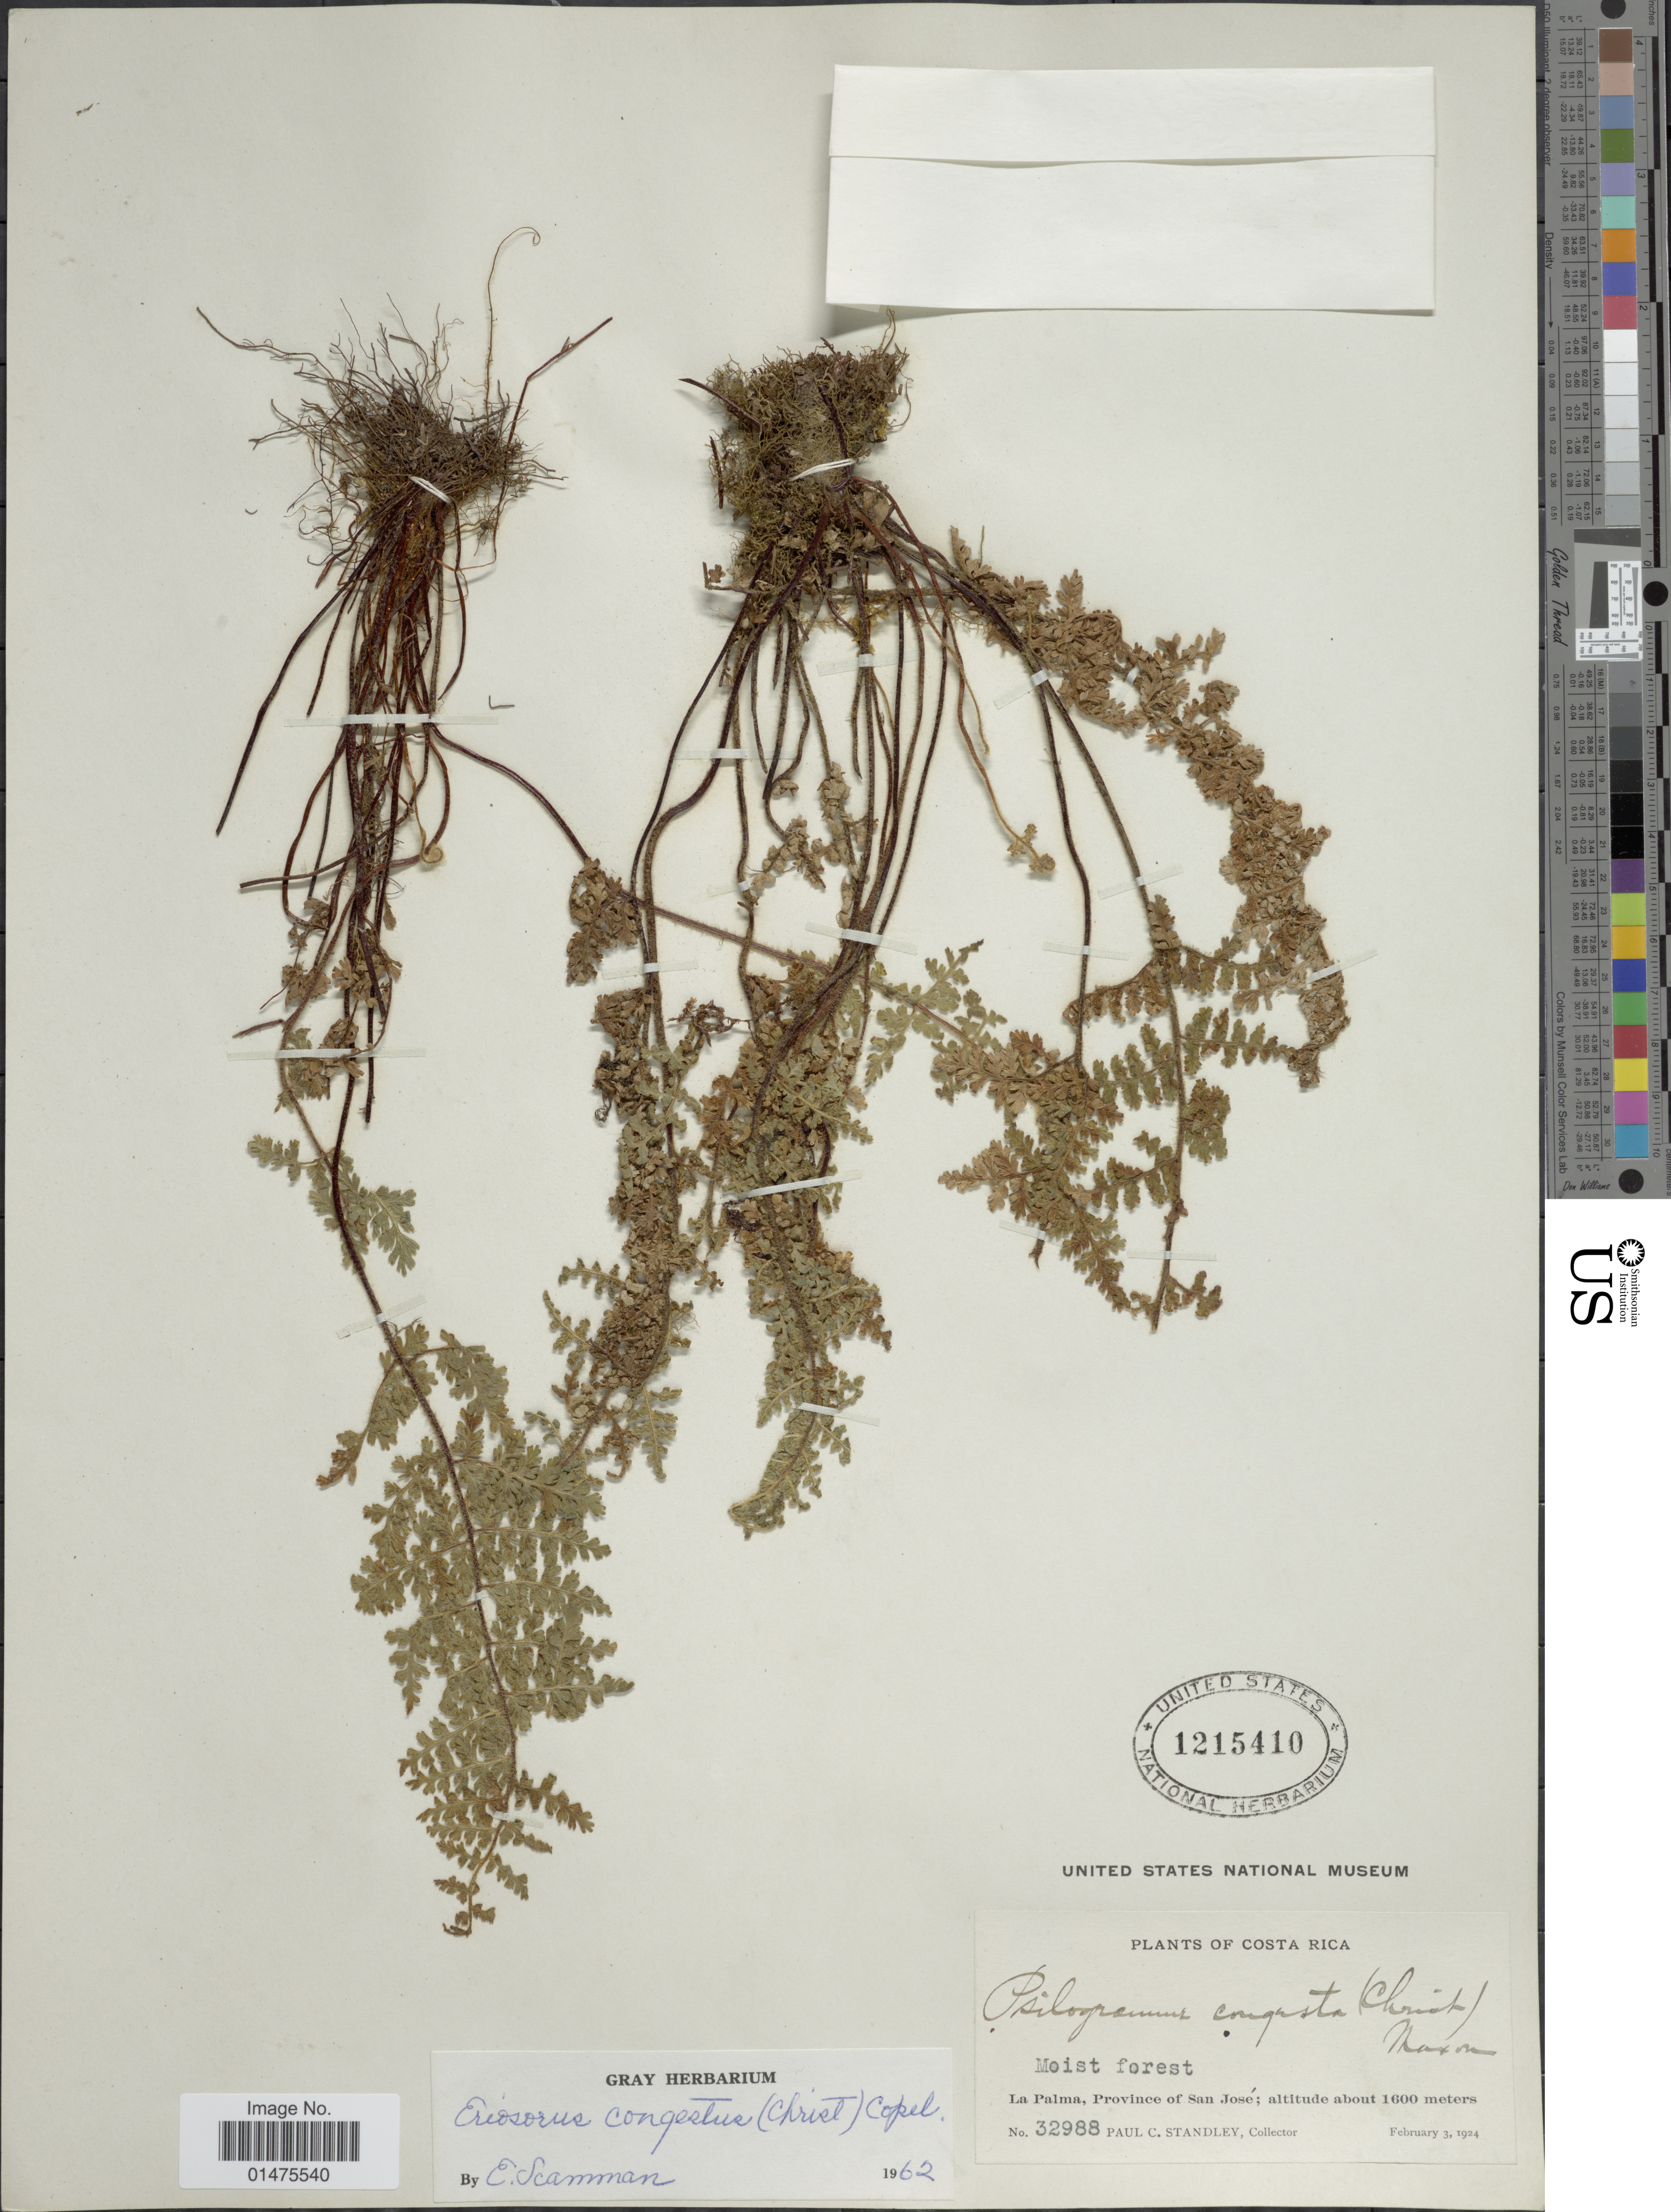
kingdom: Plantae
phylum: Tracheophyta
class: Polypodiopsida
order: Polypodiales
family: Pteridaceae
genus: Jamesonia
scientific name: Jamesonia congesta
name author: (Christ) Christenh.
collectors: P. C. Standley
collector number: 32988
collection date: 1924-02-03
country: Costa Rica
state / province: San José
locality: La Palma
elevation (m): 1600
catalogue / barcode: US 1215410